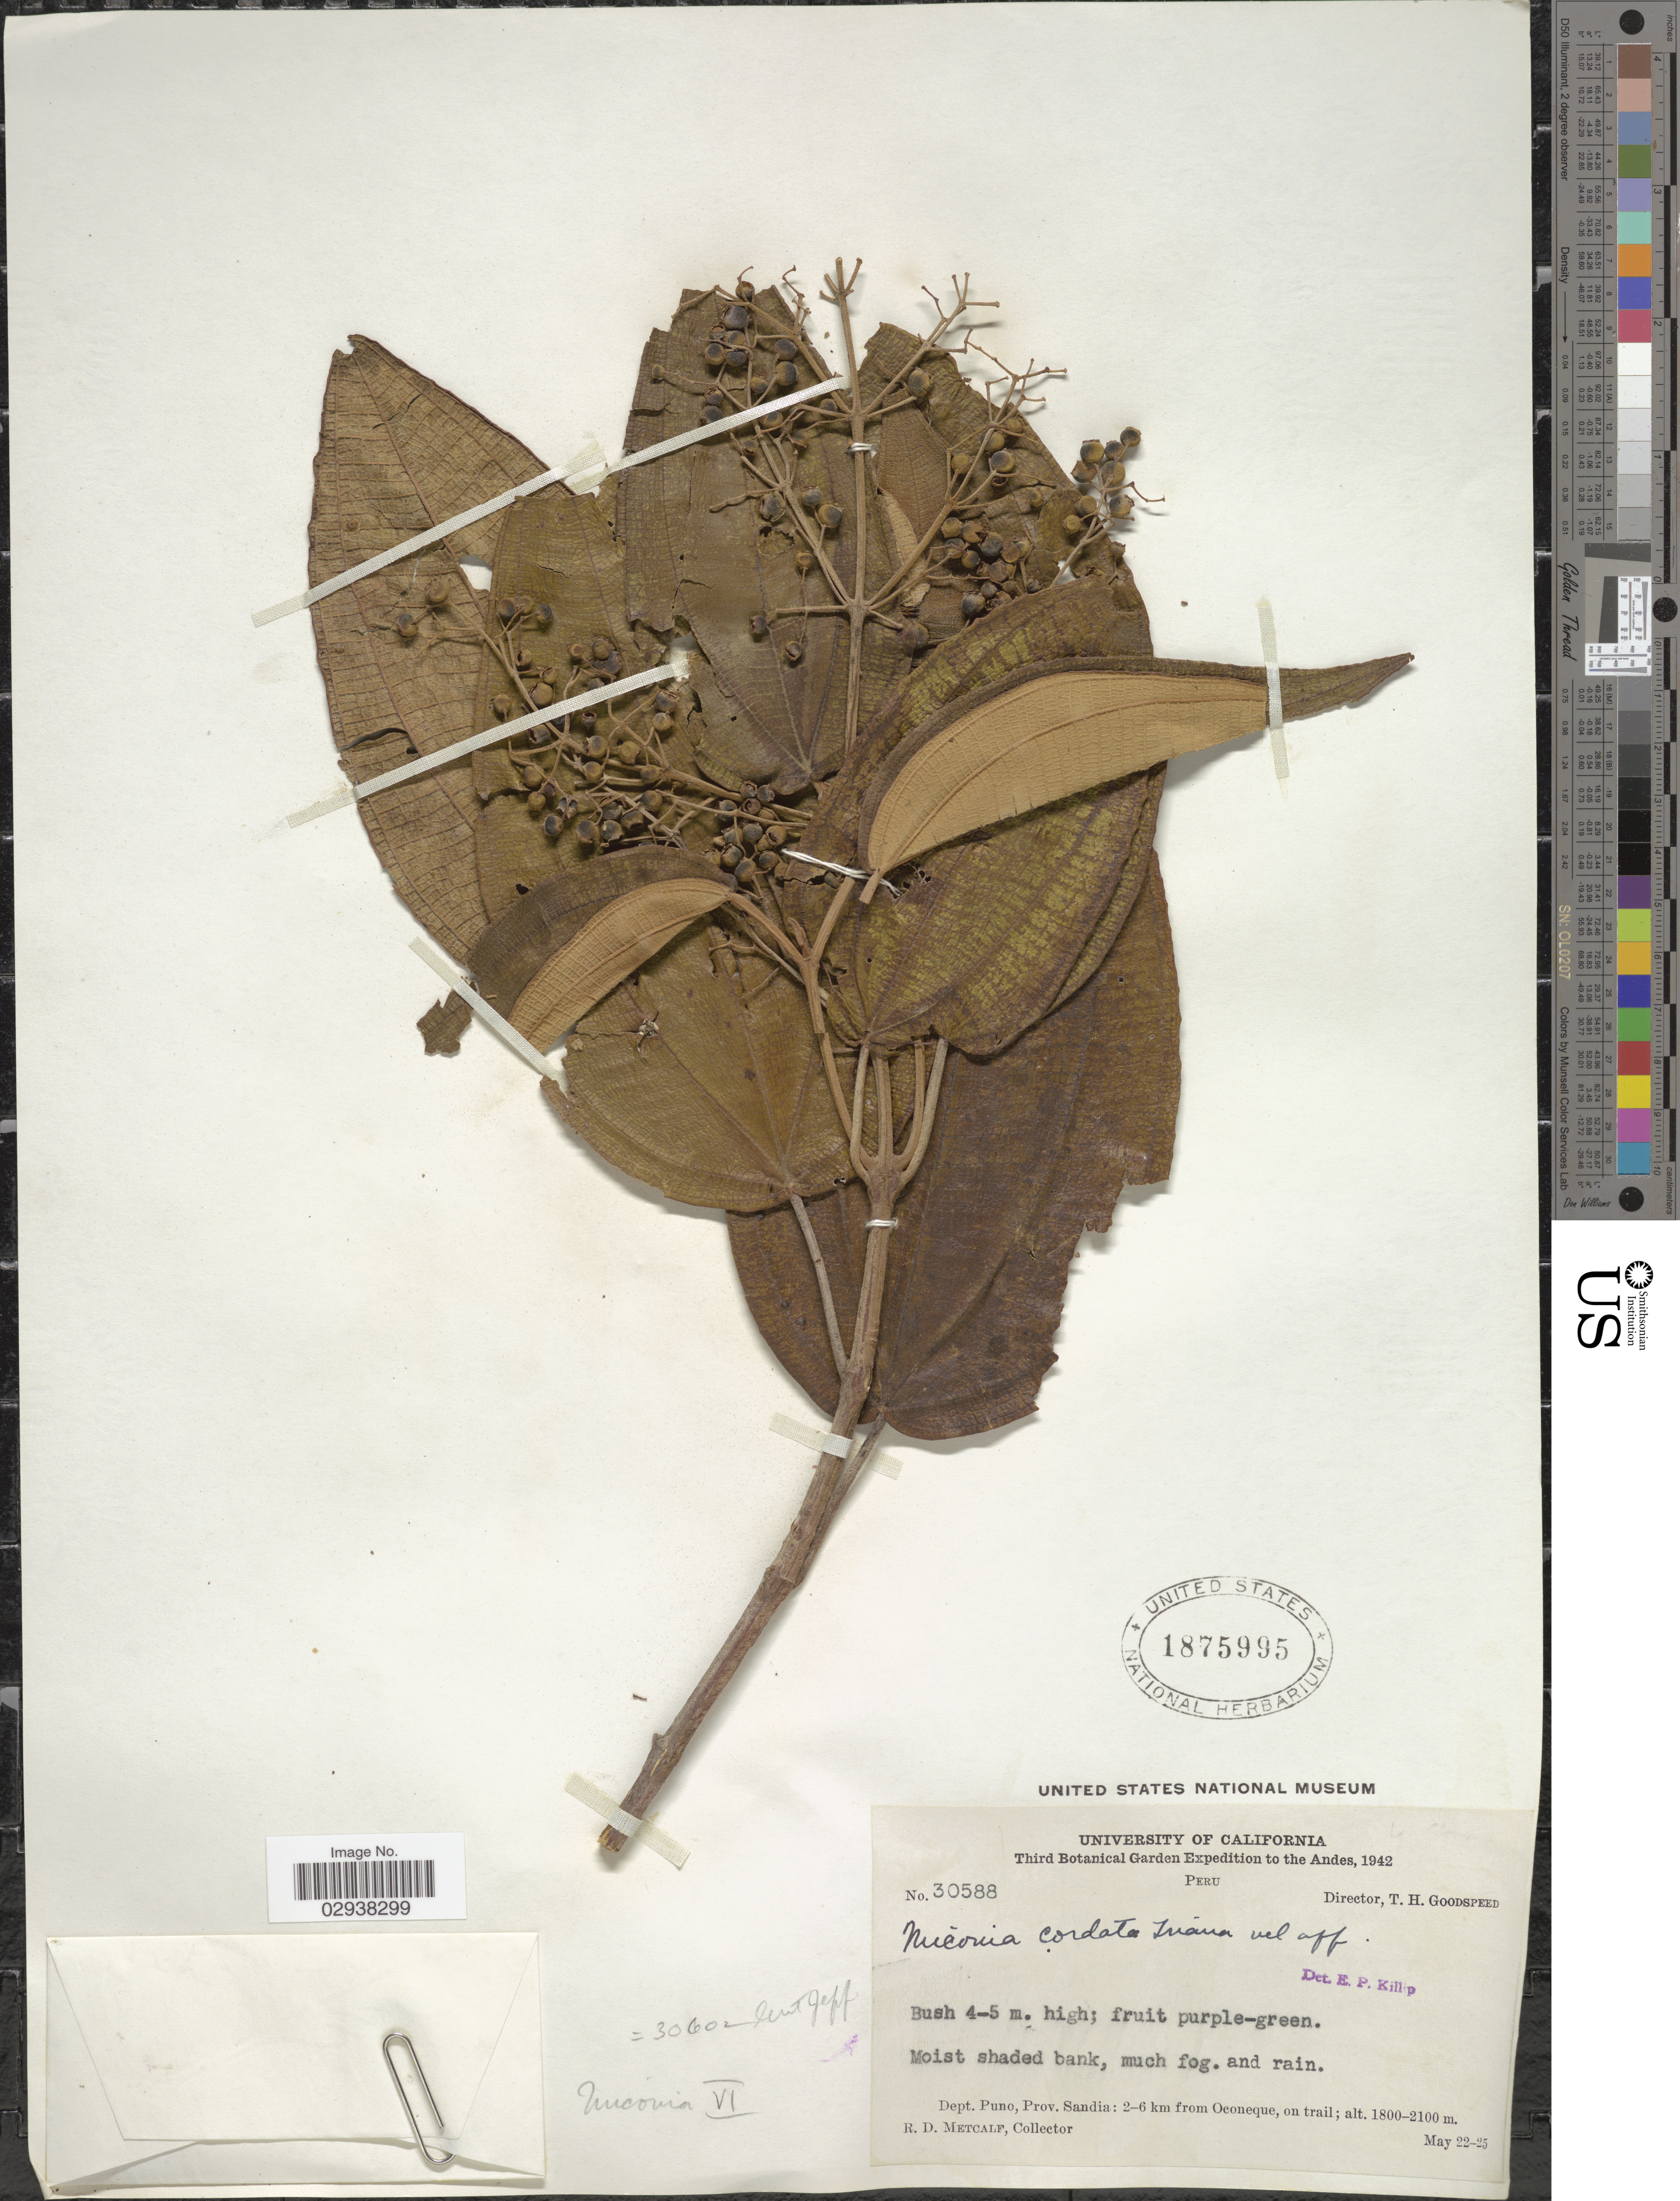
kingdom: Plantae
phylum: Tracheophyta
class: Magnoliopsida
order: Myrtales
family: Melastomataceae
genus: Miconia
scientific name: Miconia cordata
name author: Triana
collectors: R. D. Metcalf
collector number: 30588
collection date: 1942-05-22/1942-05-25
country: Peru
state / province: Puno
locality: Andes. Dept. Puno, Prov. Sandia: 2-6 km from Oconeque, on trail.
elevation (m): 1800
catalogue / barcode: US 1875995